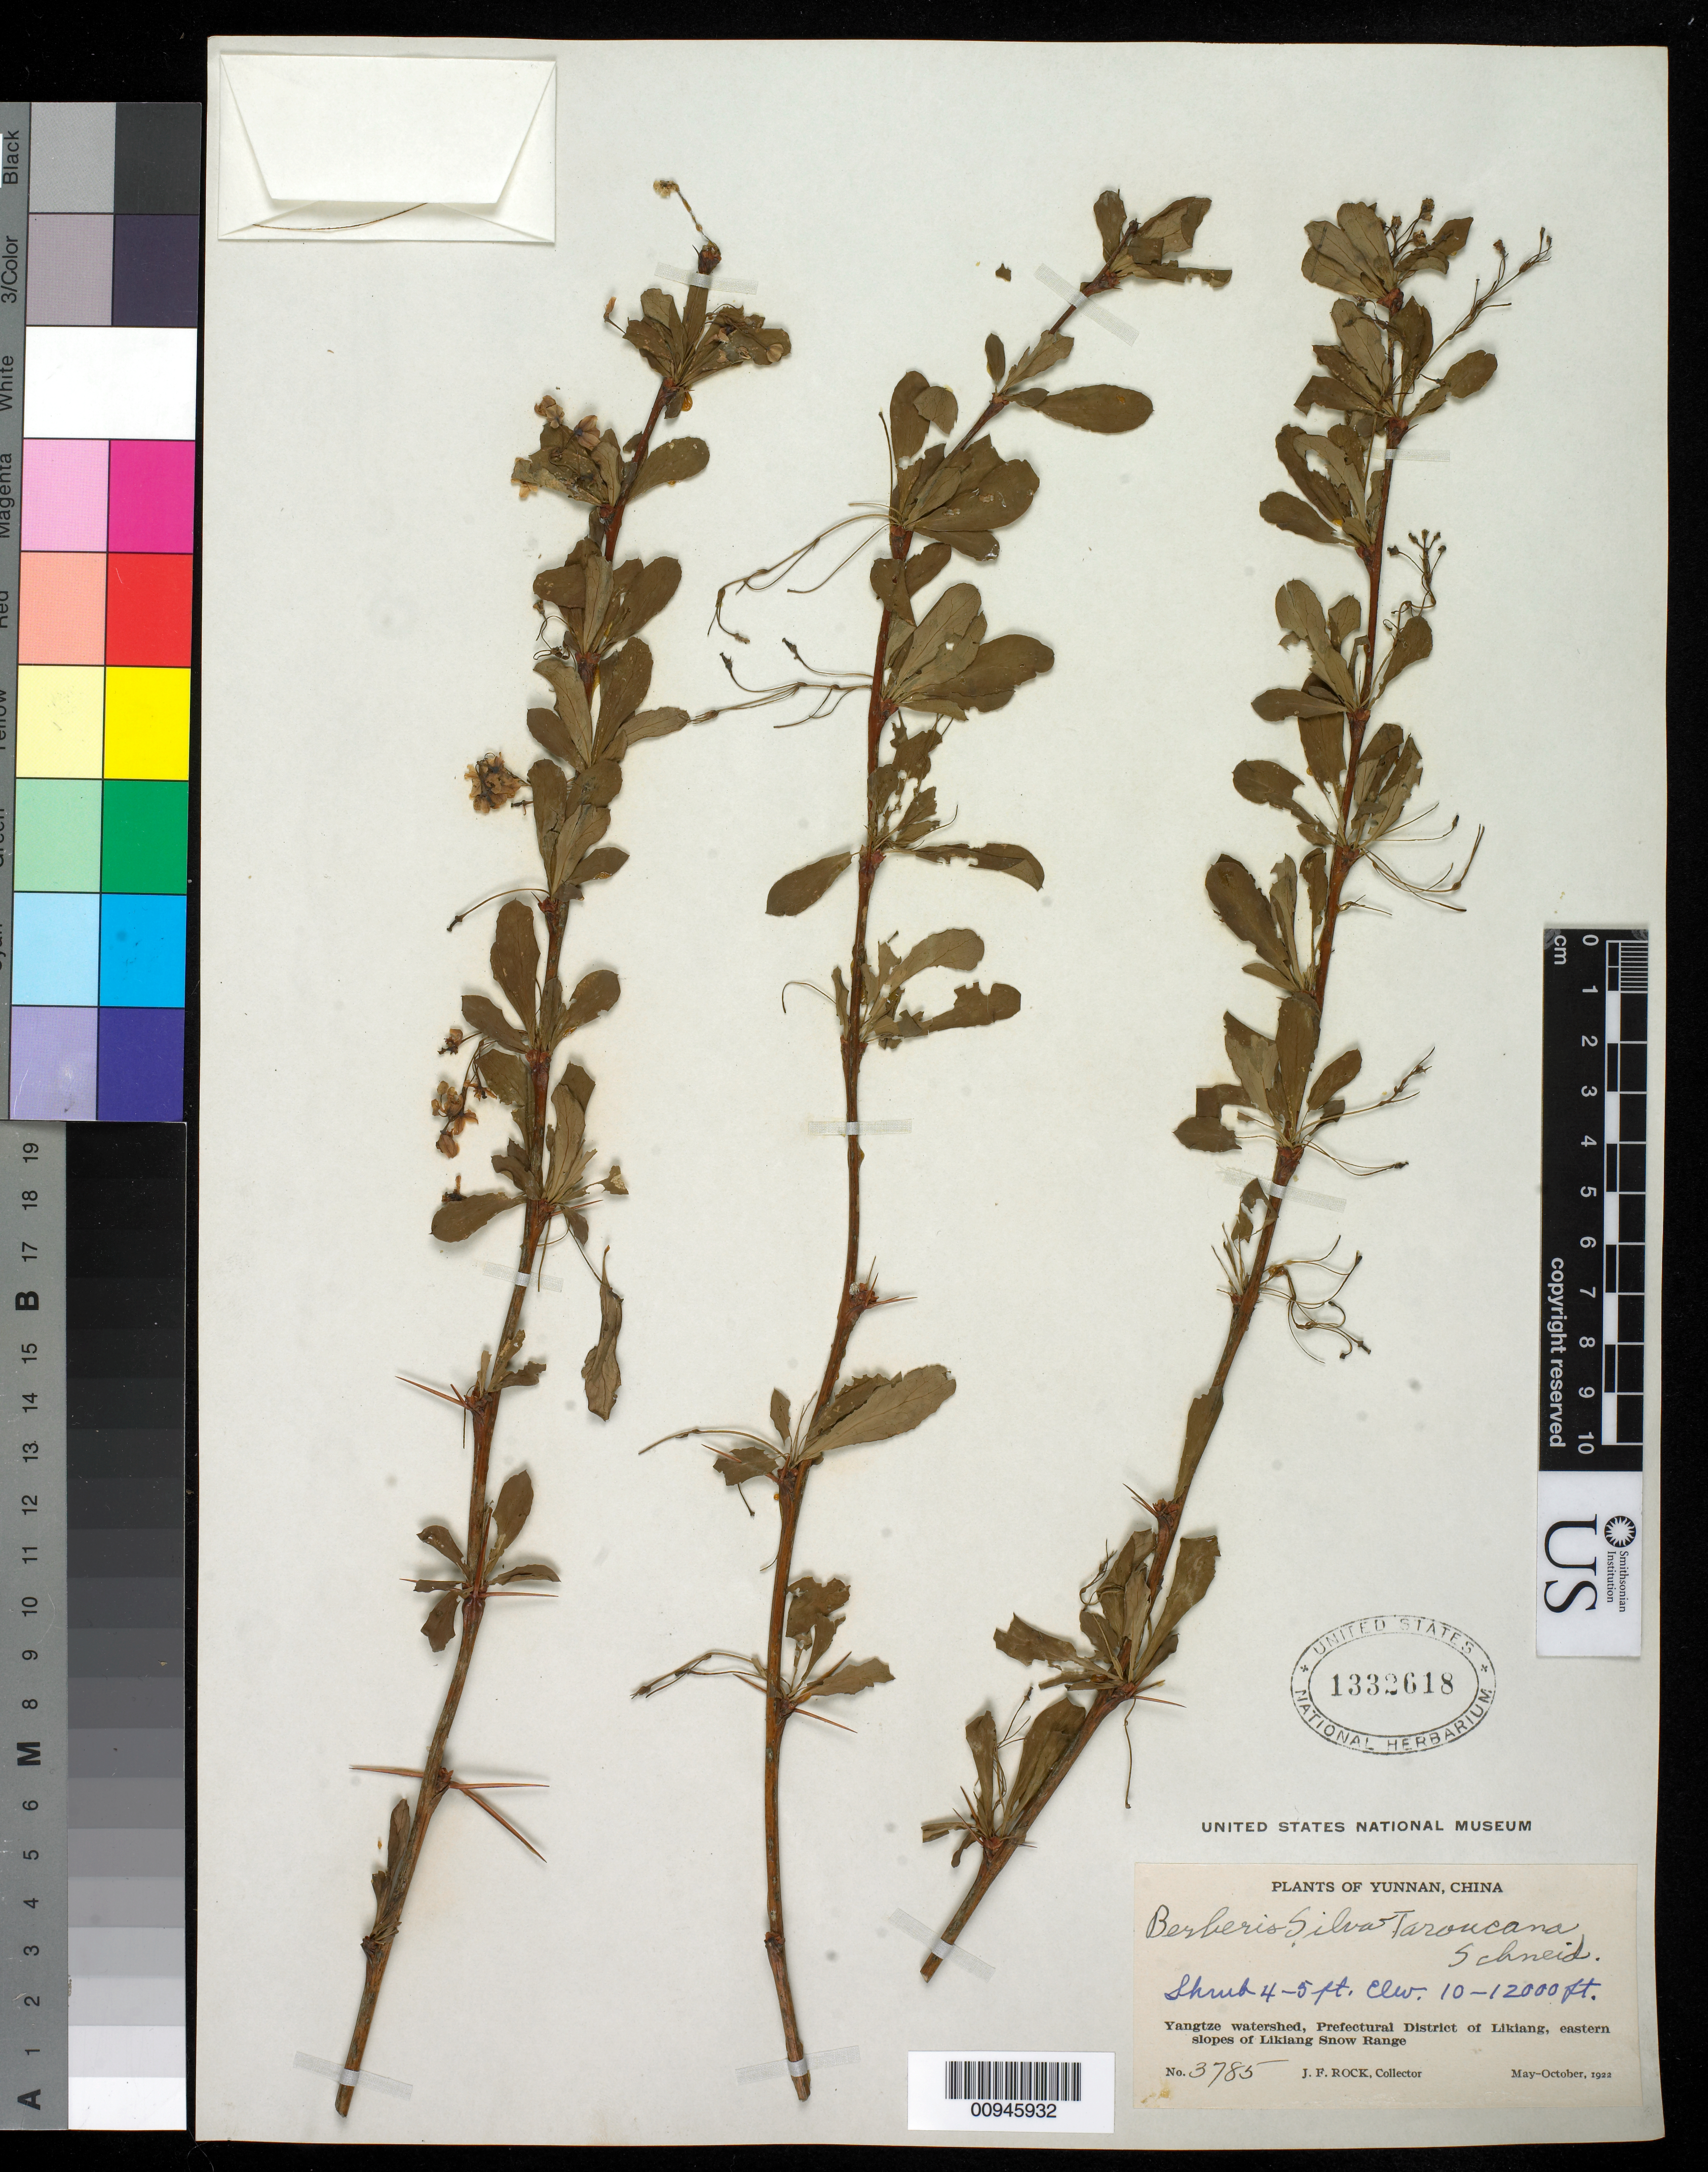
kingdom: Plantae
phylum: Tracheophyta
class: Magnoliopsida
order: Ranunculales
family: Berberidaceae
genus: Berberis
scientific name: Berberis silva-taroucana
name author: C.K. Schneid. in Sarg.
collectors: J. F. Rock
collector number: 3785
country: China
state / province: Yunnan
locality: Yangtze watershed, Prefectiural Dist of Likiang, E slopes of Laikiang Snow Range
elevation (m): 3048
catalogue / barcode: US 1332618